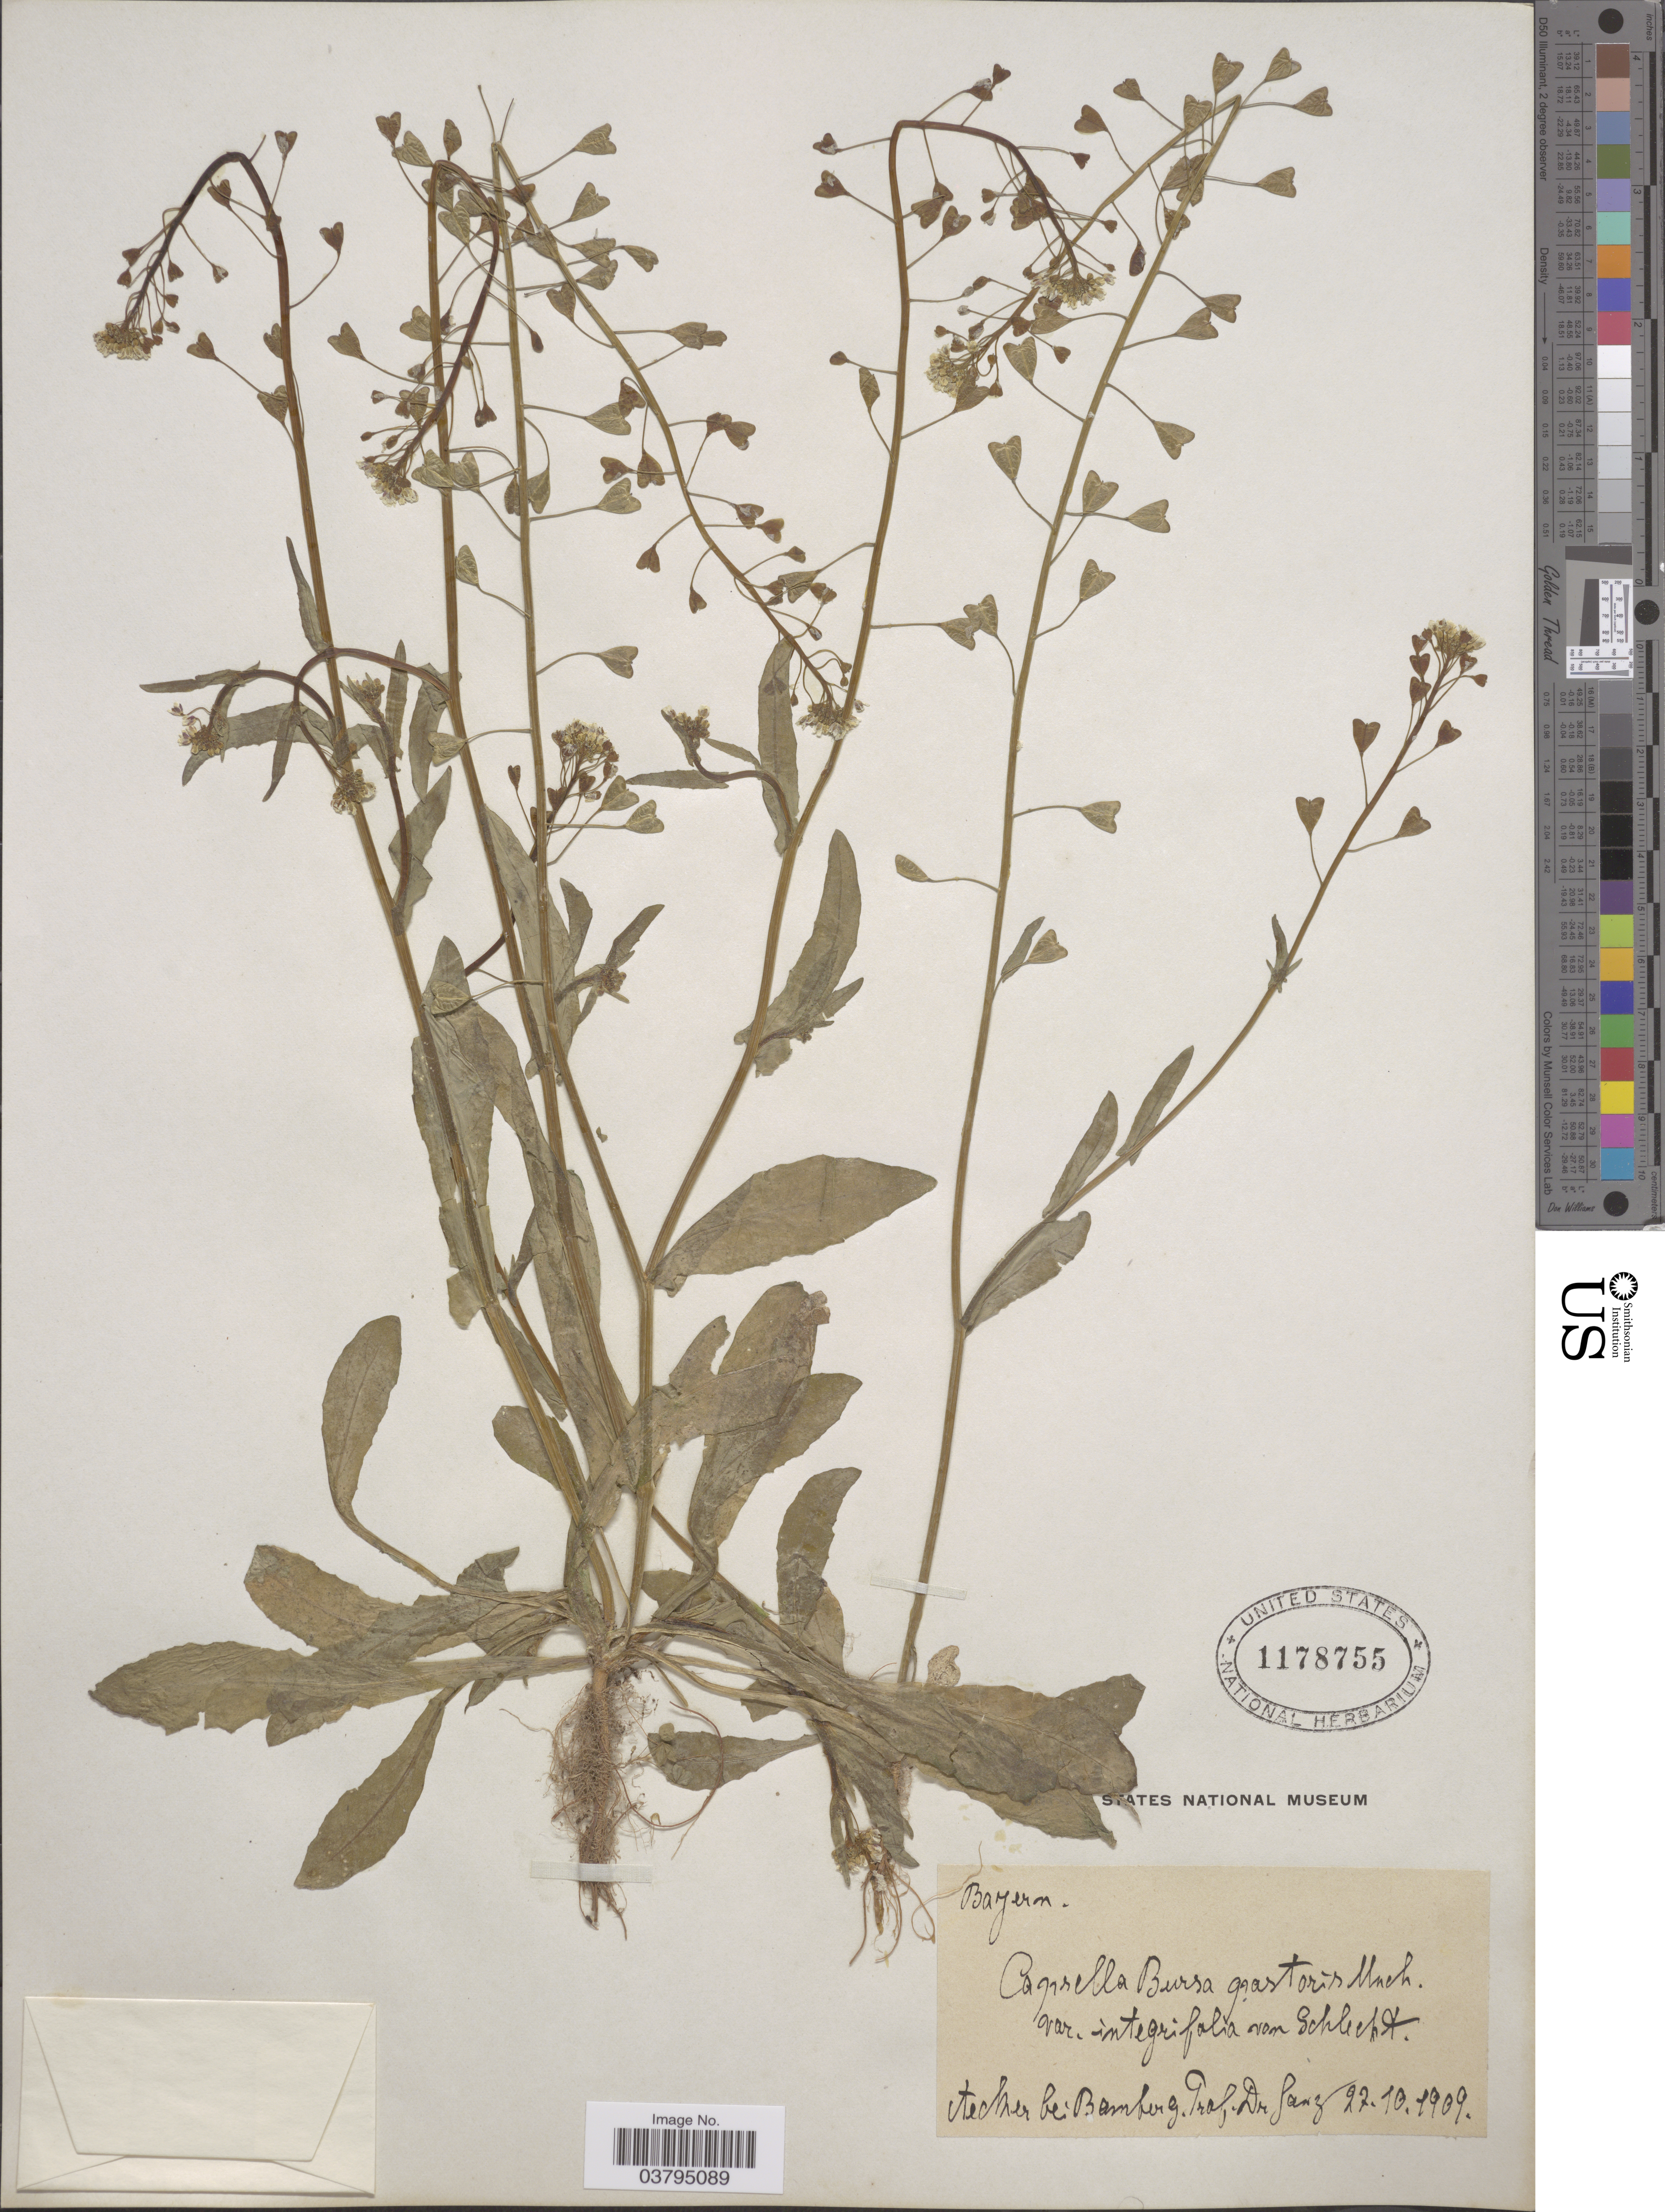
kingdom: Plantae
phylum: Tracheophyta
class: Magnoliopsida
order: Brassicales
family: Brassicaceae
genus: Capsella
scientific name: Capsella bursa-pastoris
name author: (L.) Medik.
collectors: Sanz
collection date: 1909-10-27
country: Germany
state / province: Bayern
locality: Aecker bei Bamberg.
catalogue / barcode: US 1178755